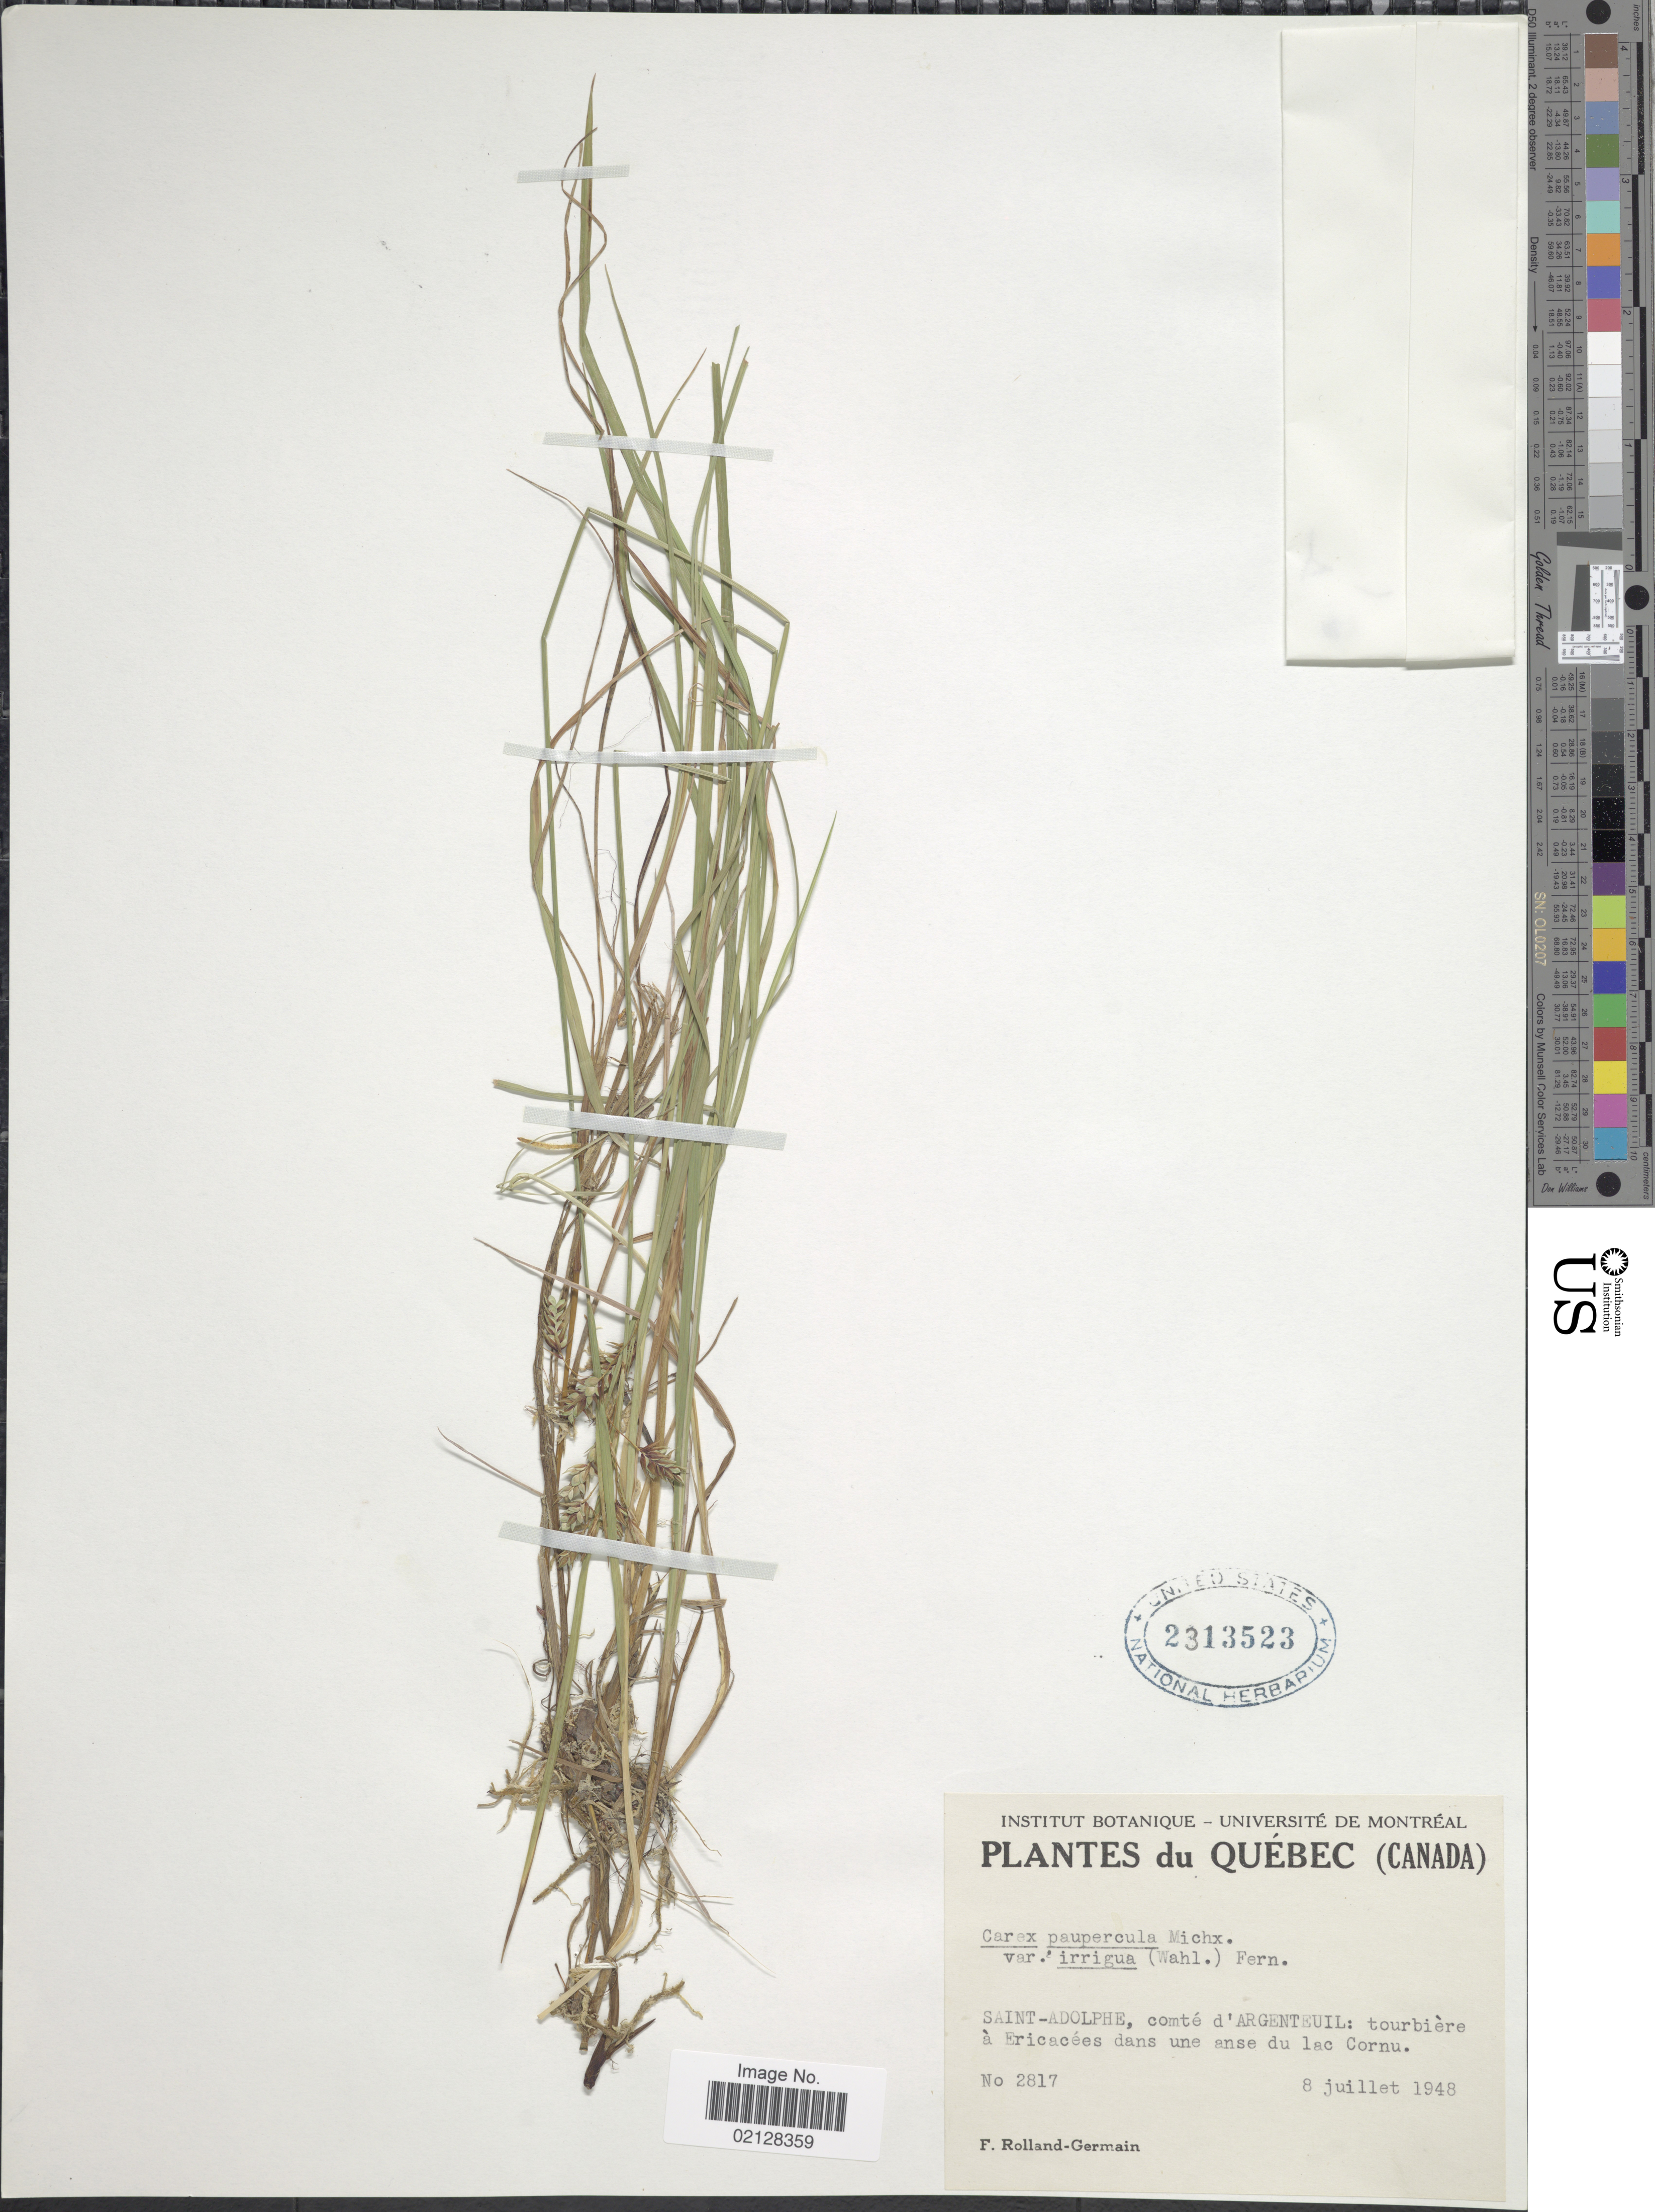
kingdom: Plantae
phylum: Tracheophyta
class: Liliopsida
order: Poales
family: Cyperaceae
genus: Carex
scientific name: Carex magellanica subsp. irrigua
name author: (Wahlenb.) Hiitonen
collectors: Rolland-Germain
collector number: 2717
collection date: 1948-07-08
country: Canada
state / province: Quebec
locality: Saint-Adolphe, comte d' Argenteuil: tourbiere a Ericacees dans une anse du lac Cornu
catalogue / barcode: US 2313523